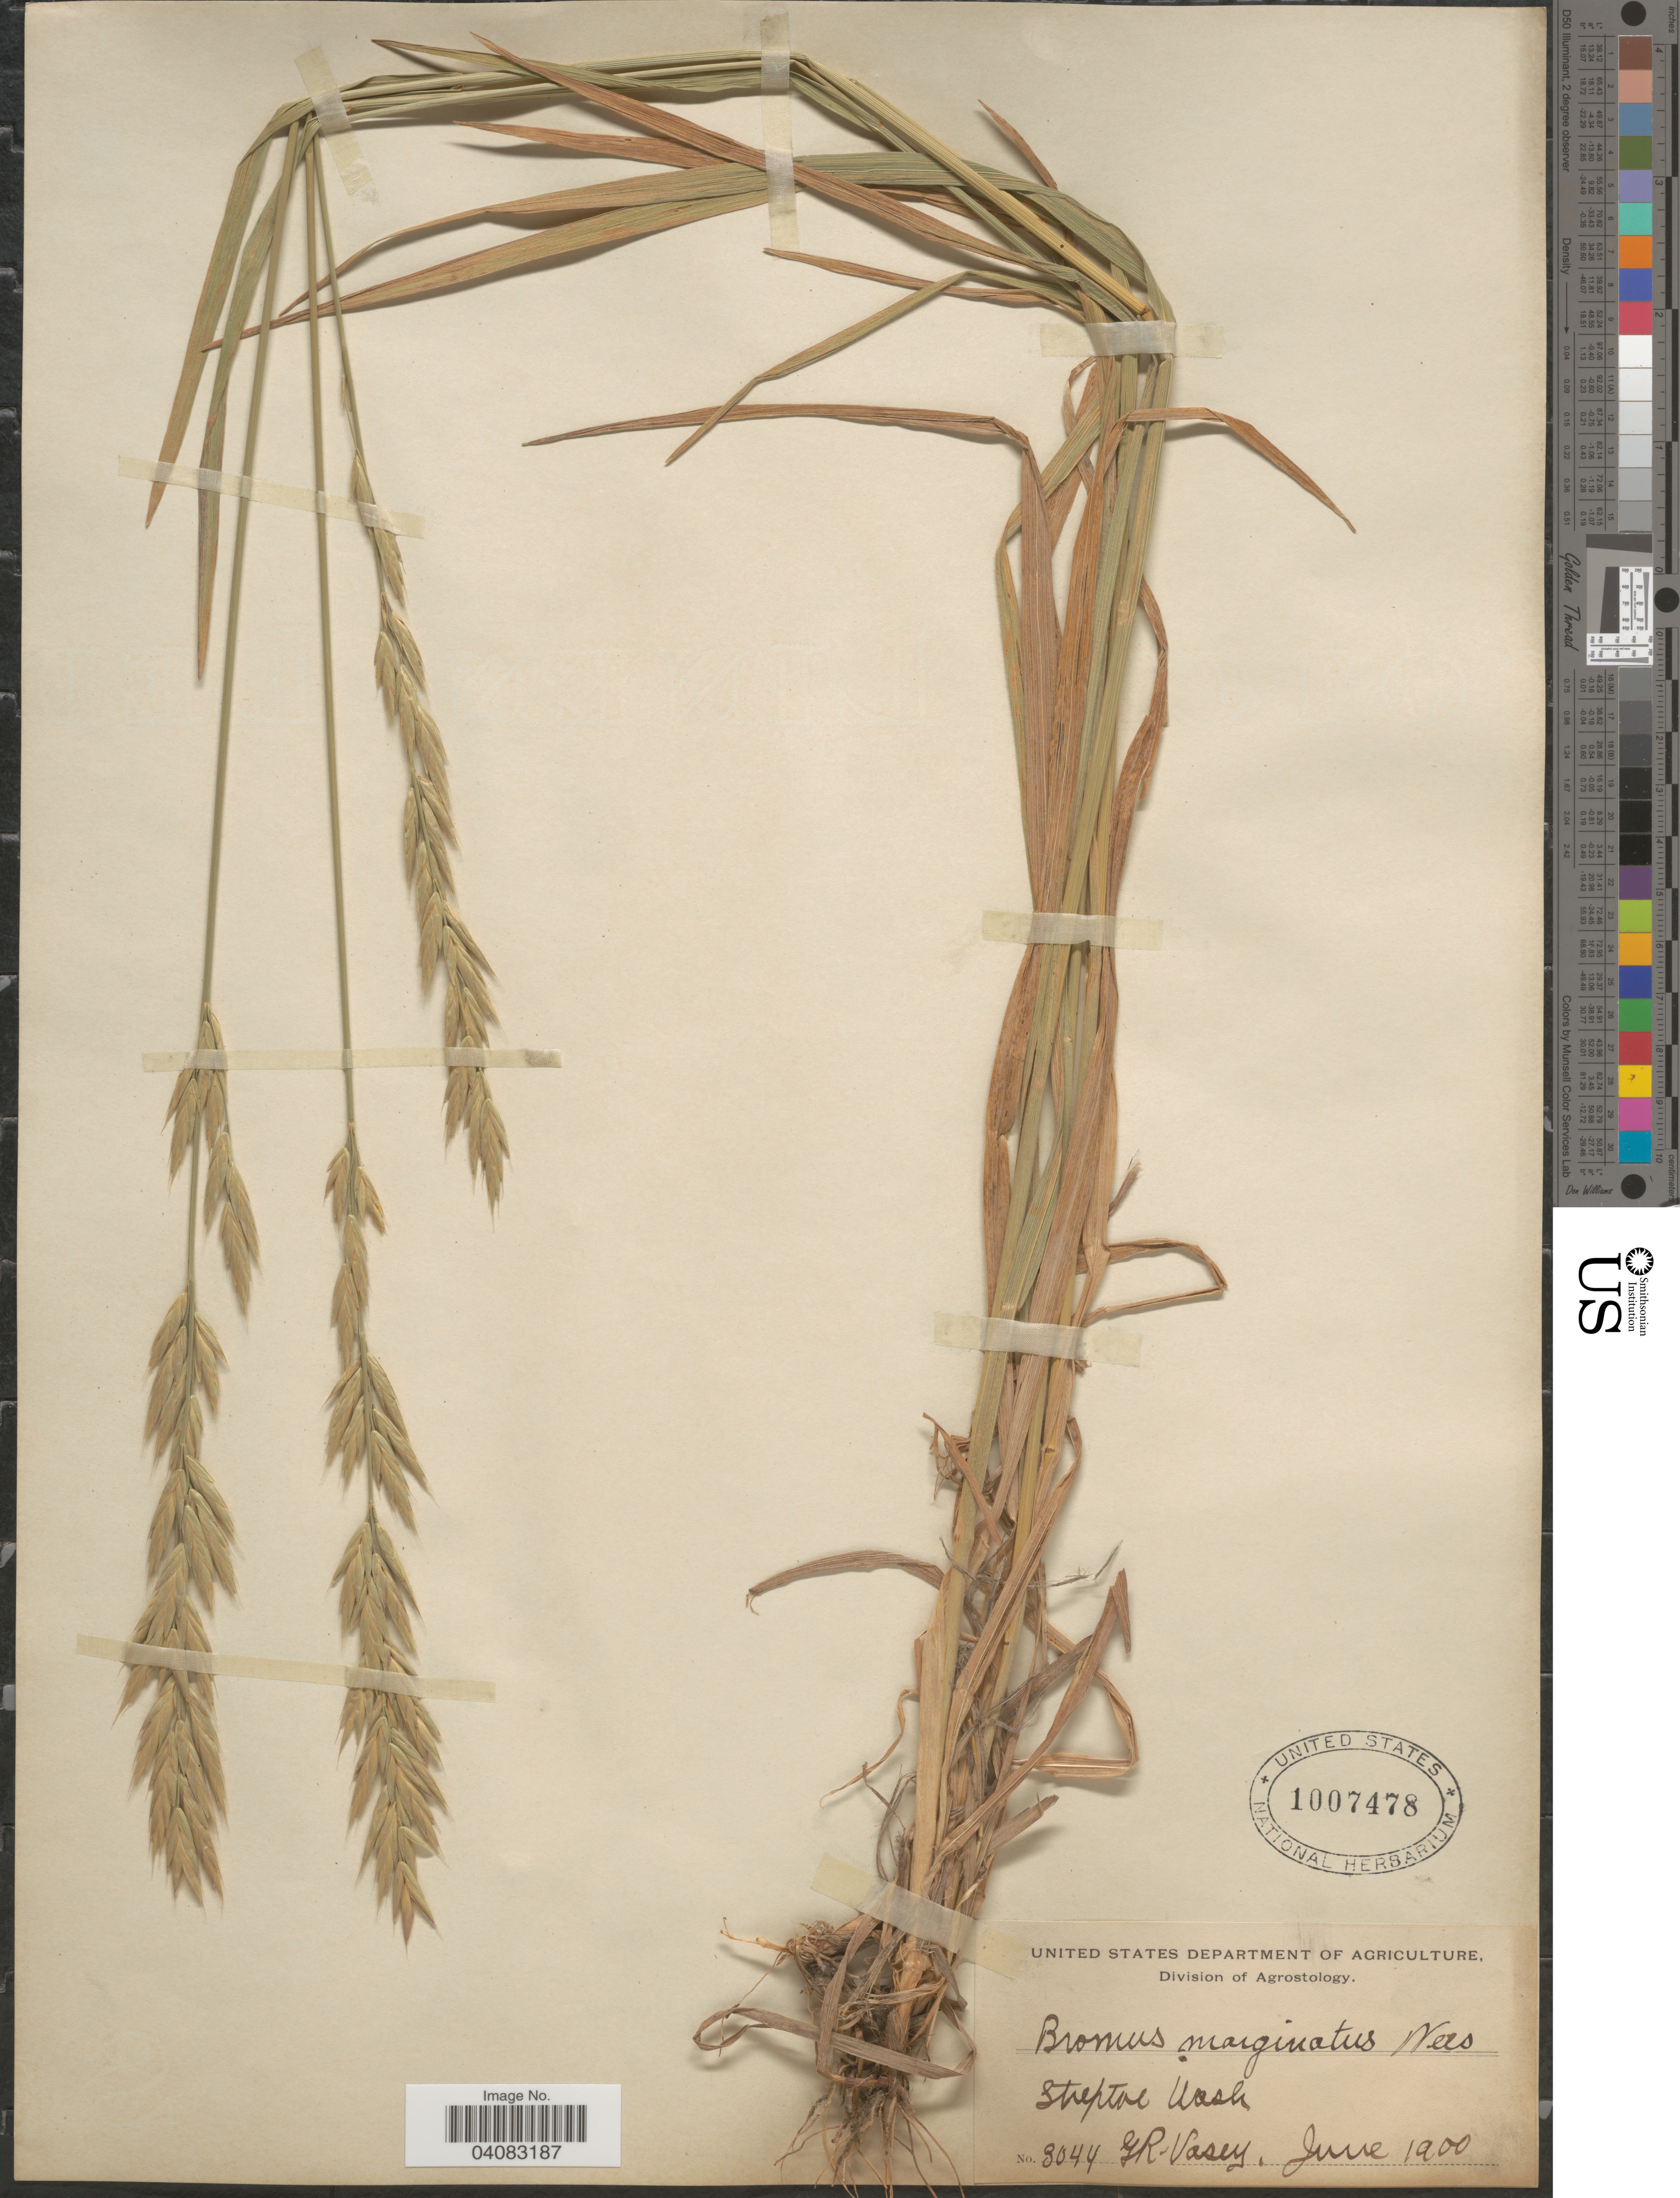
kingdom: Plantae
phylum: Tracheophyta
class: Liliopsida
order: Poales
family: Poaceae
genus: Bromus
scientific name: Bromus marginatus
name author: Nees ex Steud.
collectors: G. R. Vasey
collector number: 3044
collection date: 1900-06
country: United States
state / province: Washington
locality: Steptoe.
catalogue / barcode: US 1007478